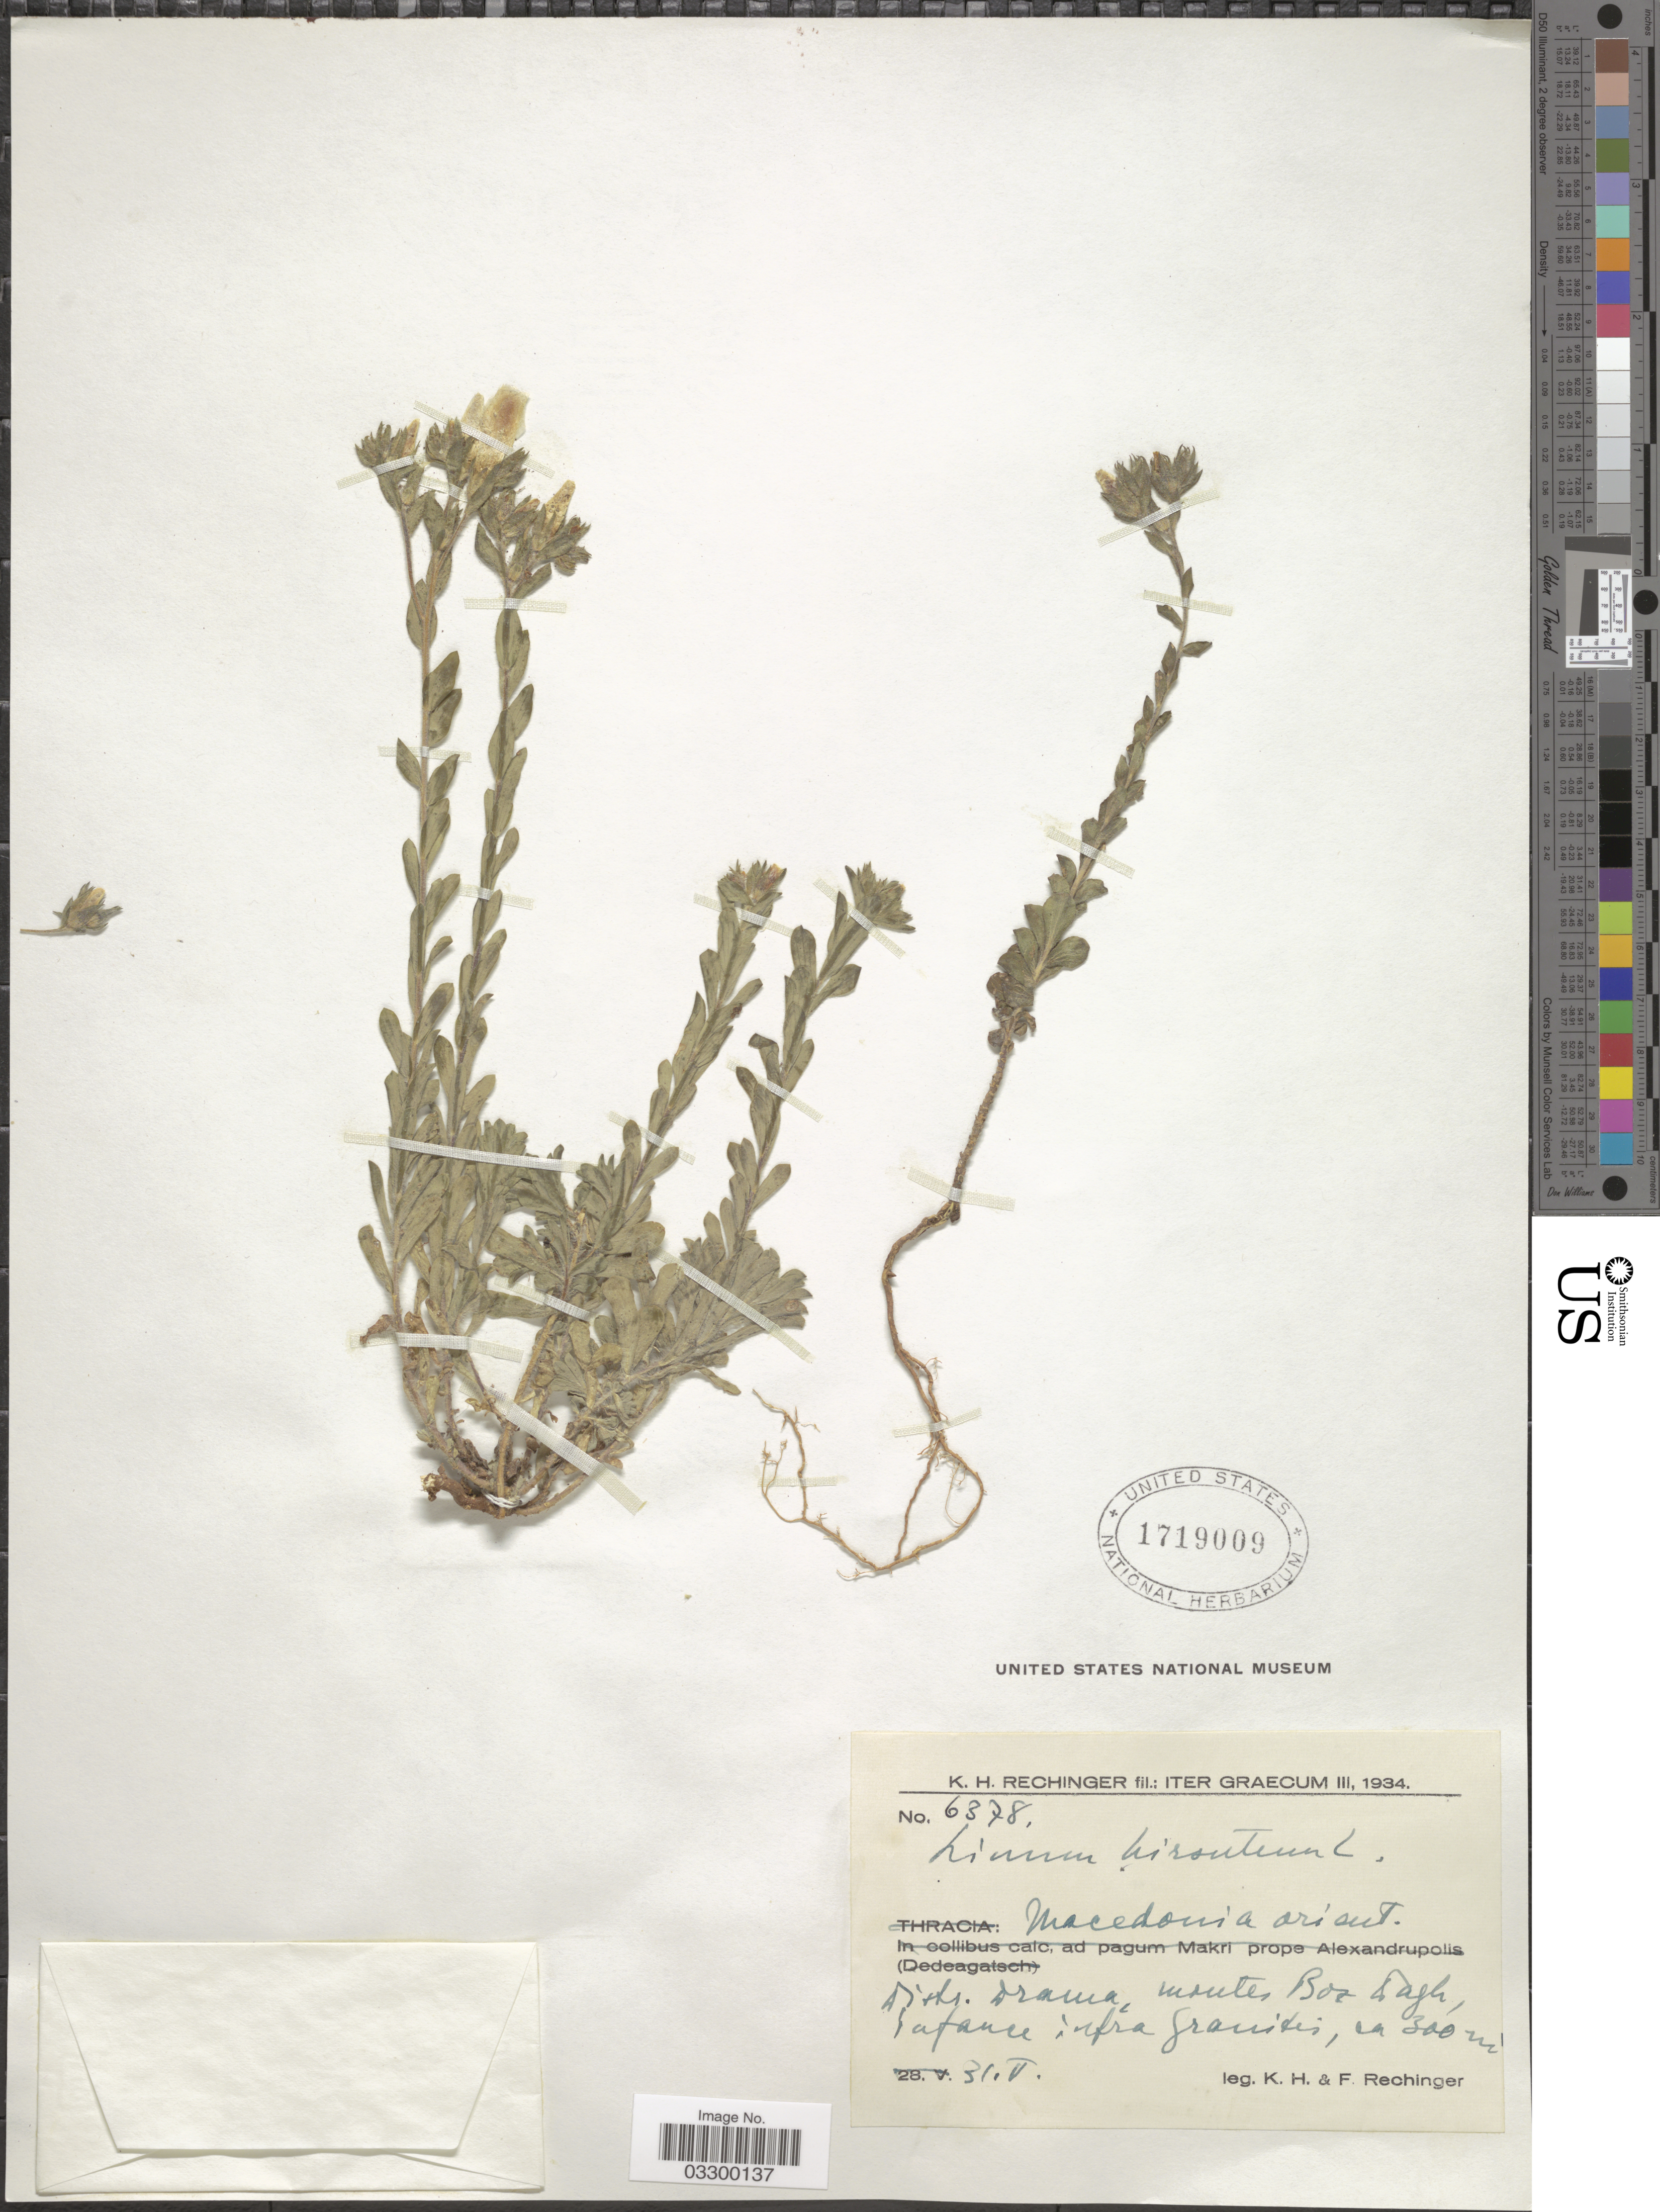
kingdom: Plantae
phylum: Tracheophyta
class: Magnoliopsida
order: Malpighiales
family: Linaceae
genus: Linum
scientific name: Linum hirsutum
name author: L.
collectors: K. H. Rechinger & F. Rechinger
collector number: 6378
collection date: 1934-05-31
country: Greece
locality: Macedonia orient. Distr. Drama, montes Boz Dagh.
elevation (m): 300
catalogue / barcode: US 1719009